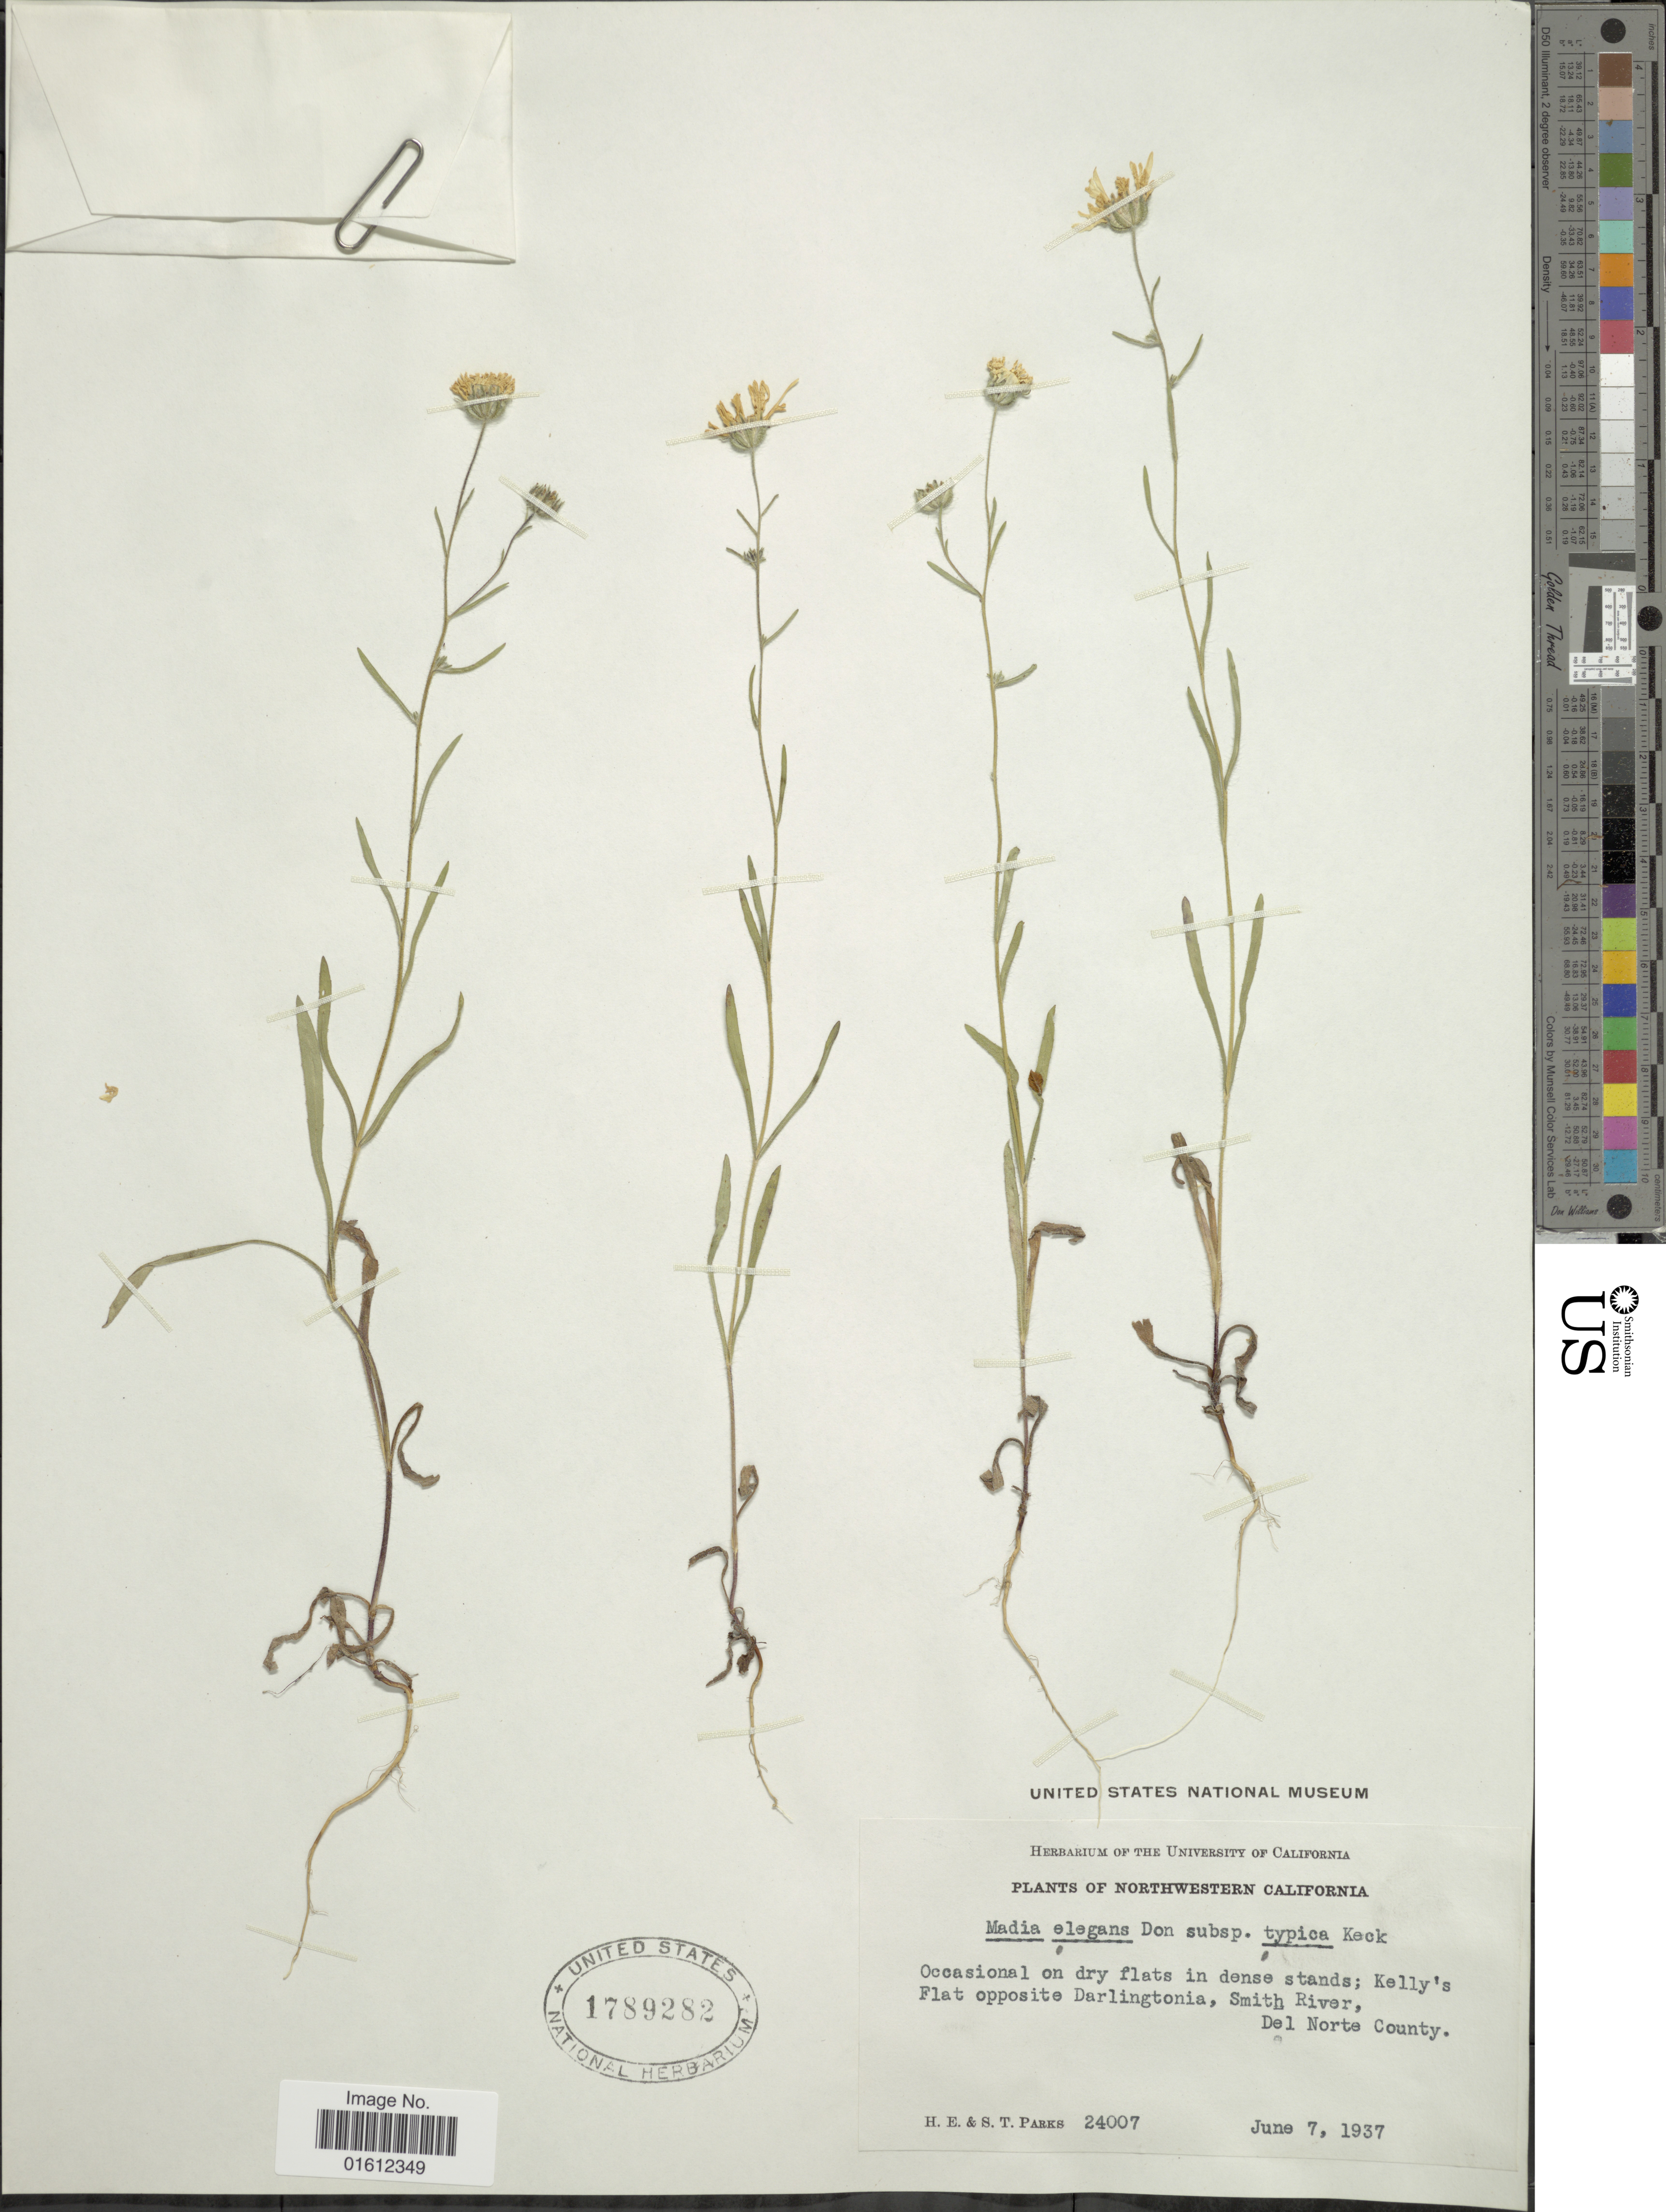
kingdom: Plantae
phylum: Tracheophyta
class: Magnoliopsida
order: Asterales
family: Asteraceae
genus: Madia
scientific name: Madia elegans subsp. elegans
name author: D. Don ex Lindl.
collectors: H. E. Parks & S. Parks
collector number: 24007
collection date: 1937-06-07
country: United States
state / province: California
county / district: Del Norte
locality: Northwestern California. Kelly's Flat opposite Darlingtonia, Smith River, Del Norte County.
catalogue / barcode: US 1789282